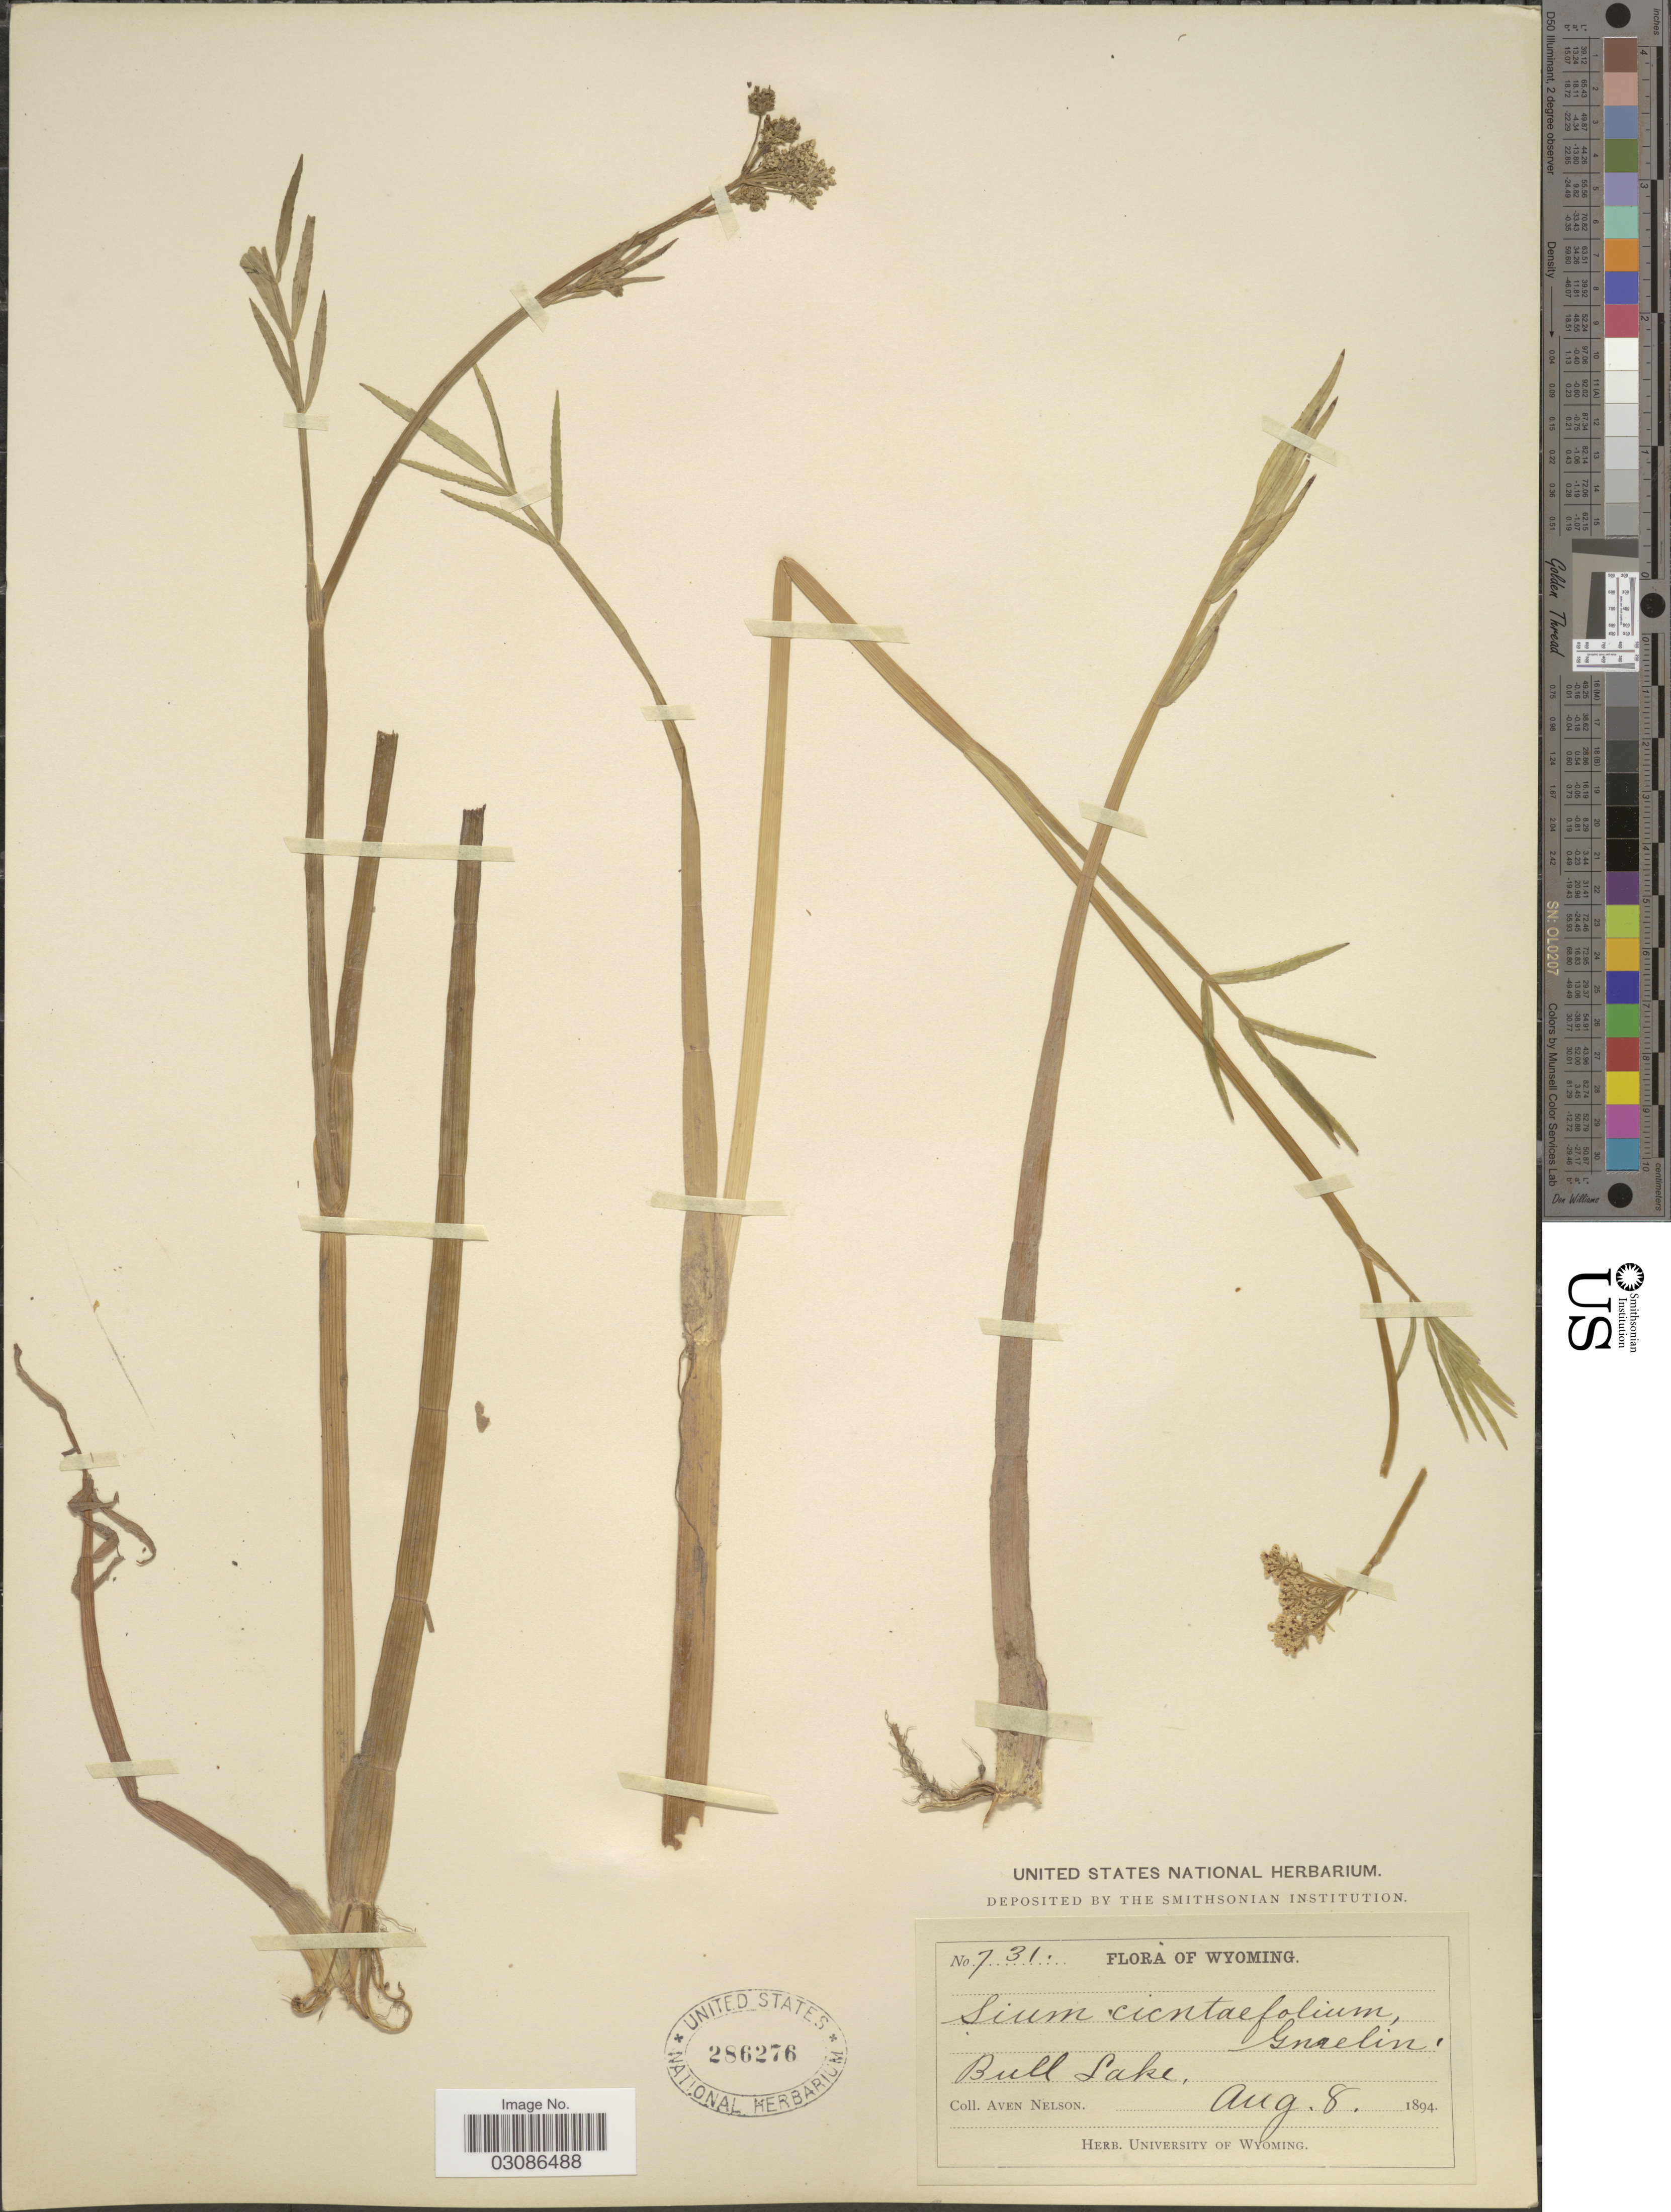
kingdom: Plantae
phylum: Tracheophyta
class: Magnoliopsida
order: Apiales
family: Apiaceae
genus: Sium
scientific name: Sium suave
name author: Walter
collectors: A. Nelson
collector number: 731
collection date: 1894-08-08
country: United States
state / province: Wyoming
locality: Bull Lake.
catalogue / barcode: US 286276